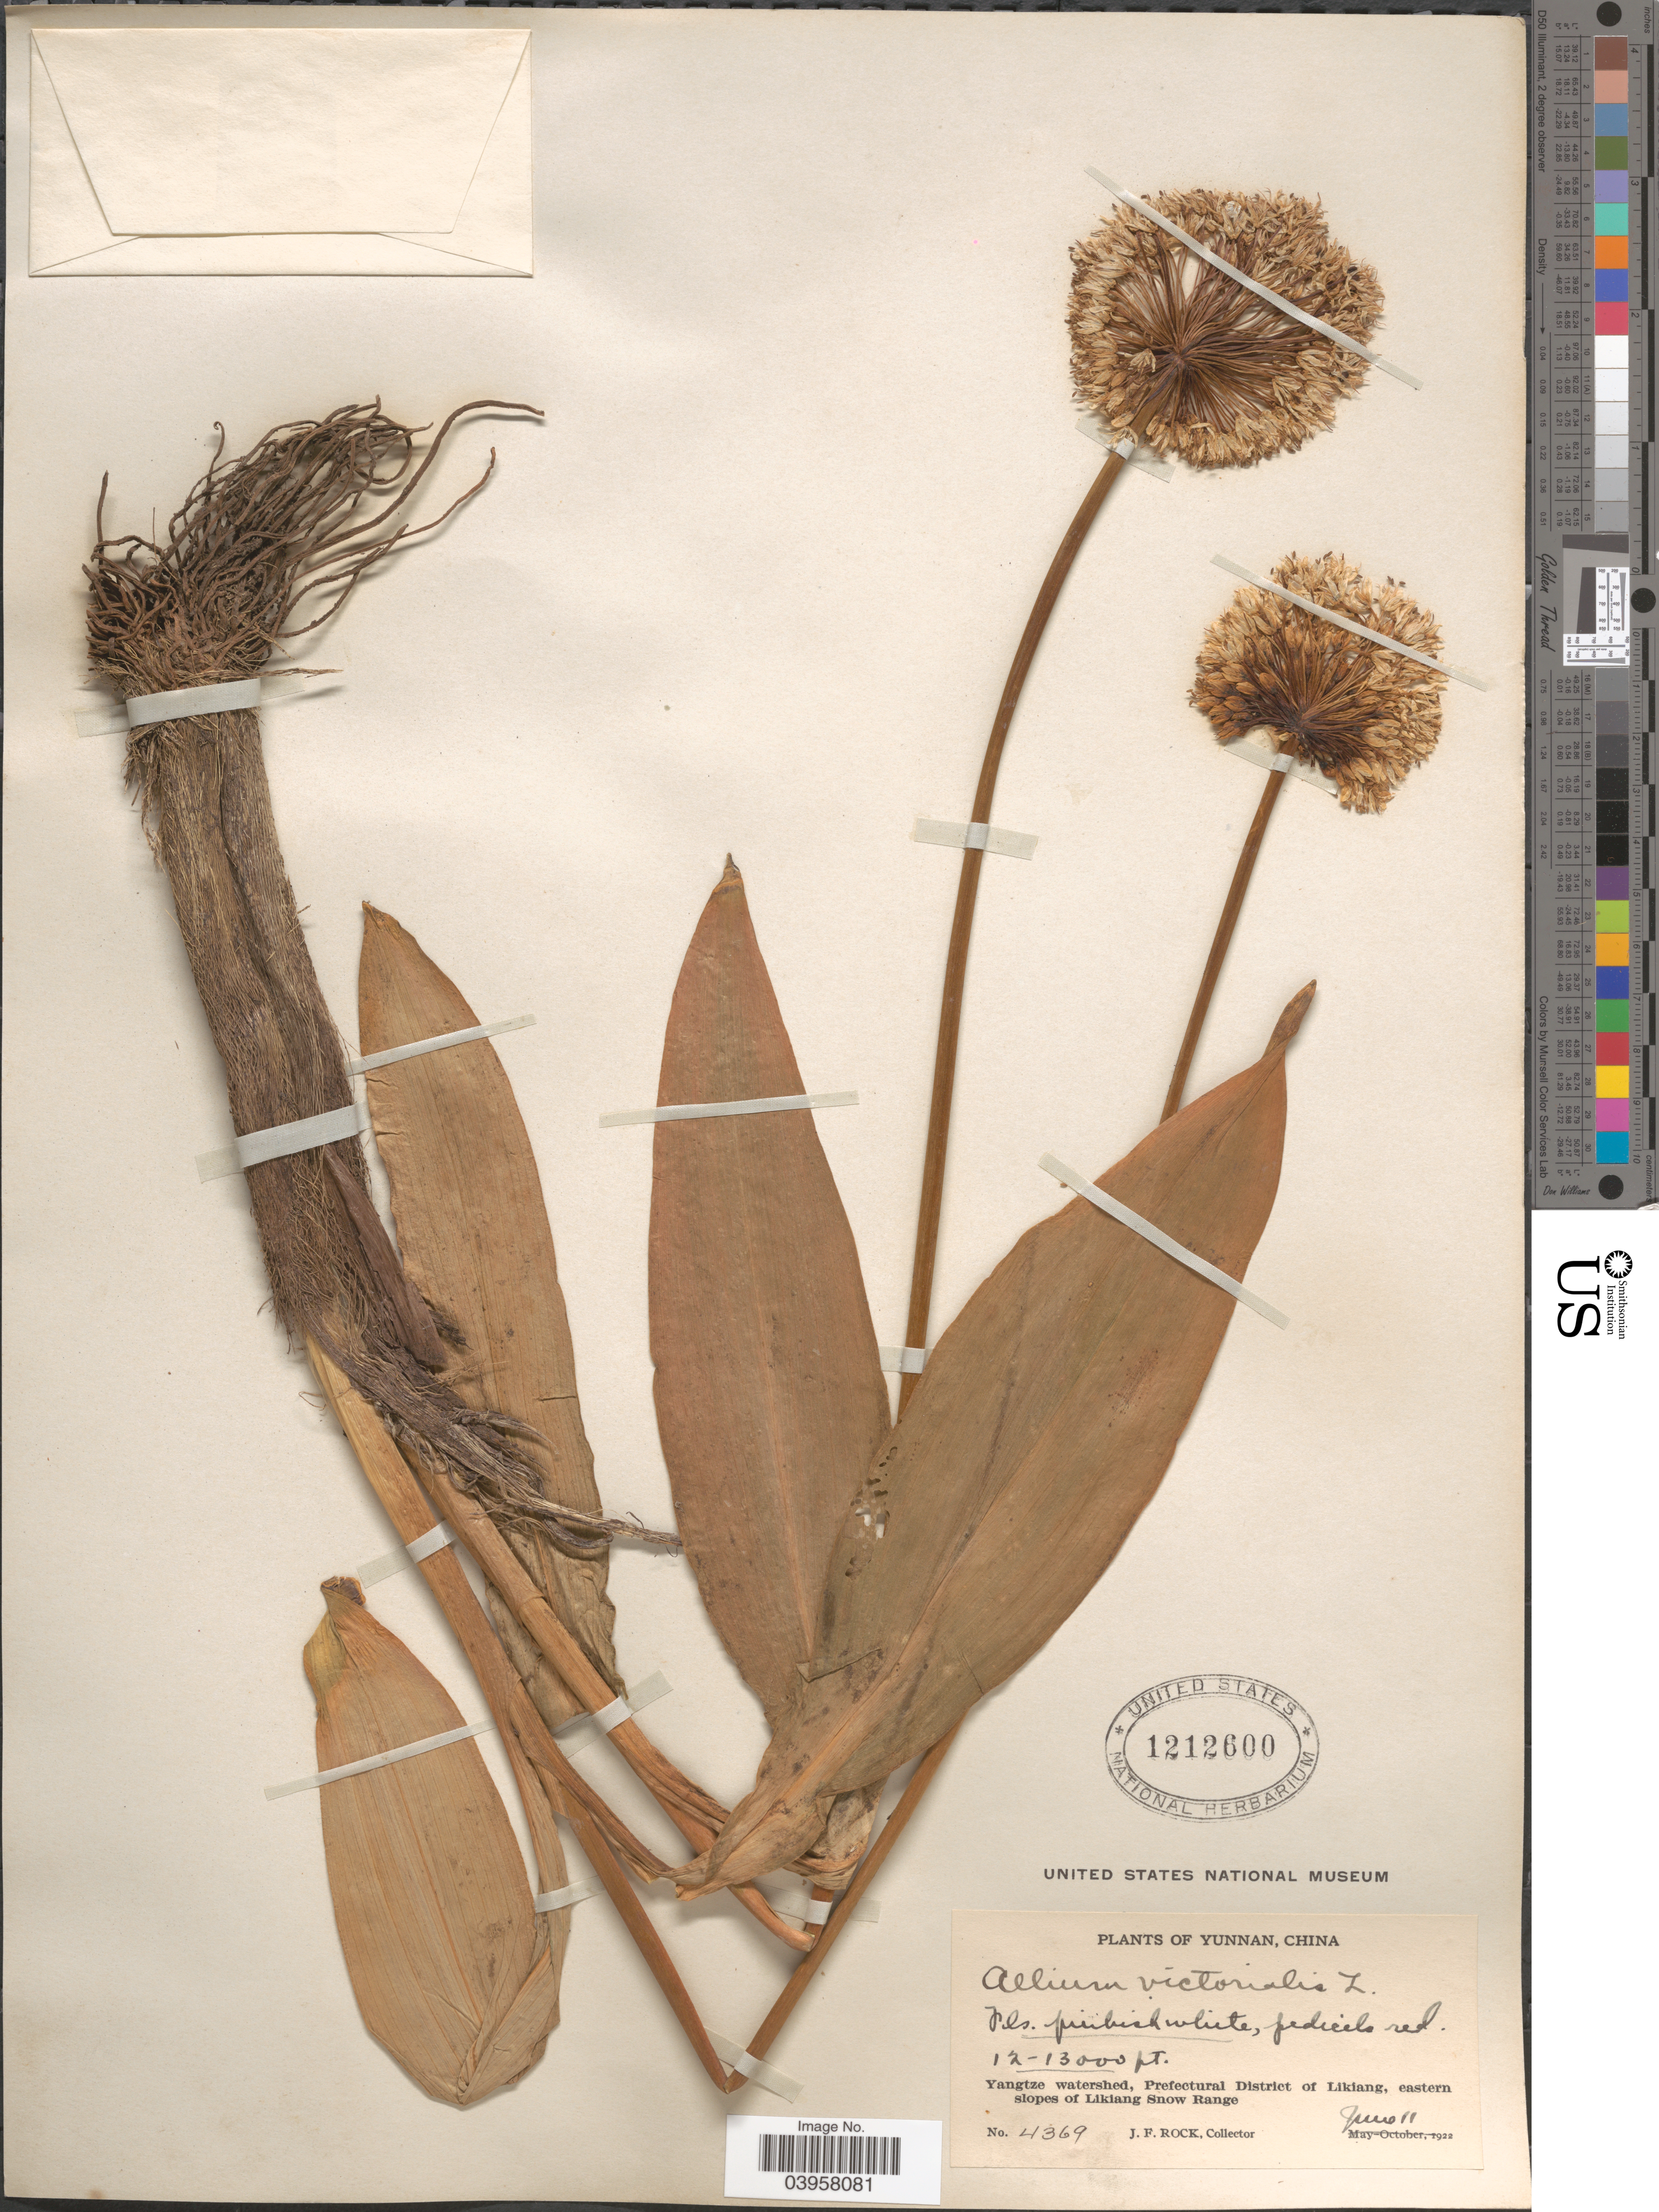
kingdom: Plantae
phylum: Tracheophyta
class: Liliopsida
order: Asparagales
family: Amaryllidaceae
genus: Allium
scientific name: Allium victorialis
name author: L.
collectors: J. Rock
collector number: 4369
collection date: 1922-06-11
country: China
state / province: Yunnan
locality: Yangtze watershed, Prefectural District of Likiang, eastern slopes of Likiang Snow Range.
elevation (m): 3658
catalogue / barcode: US 1212600